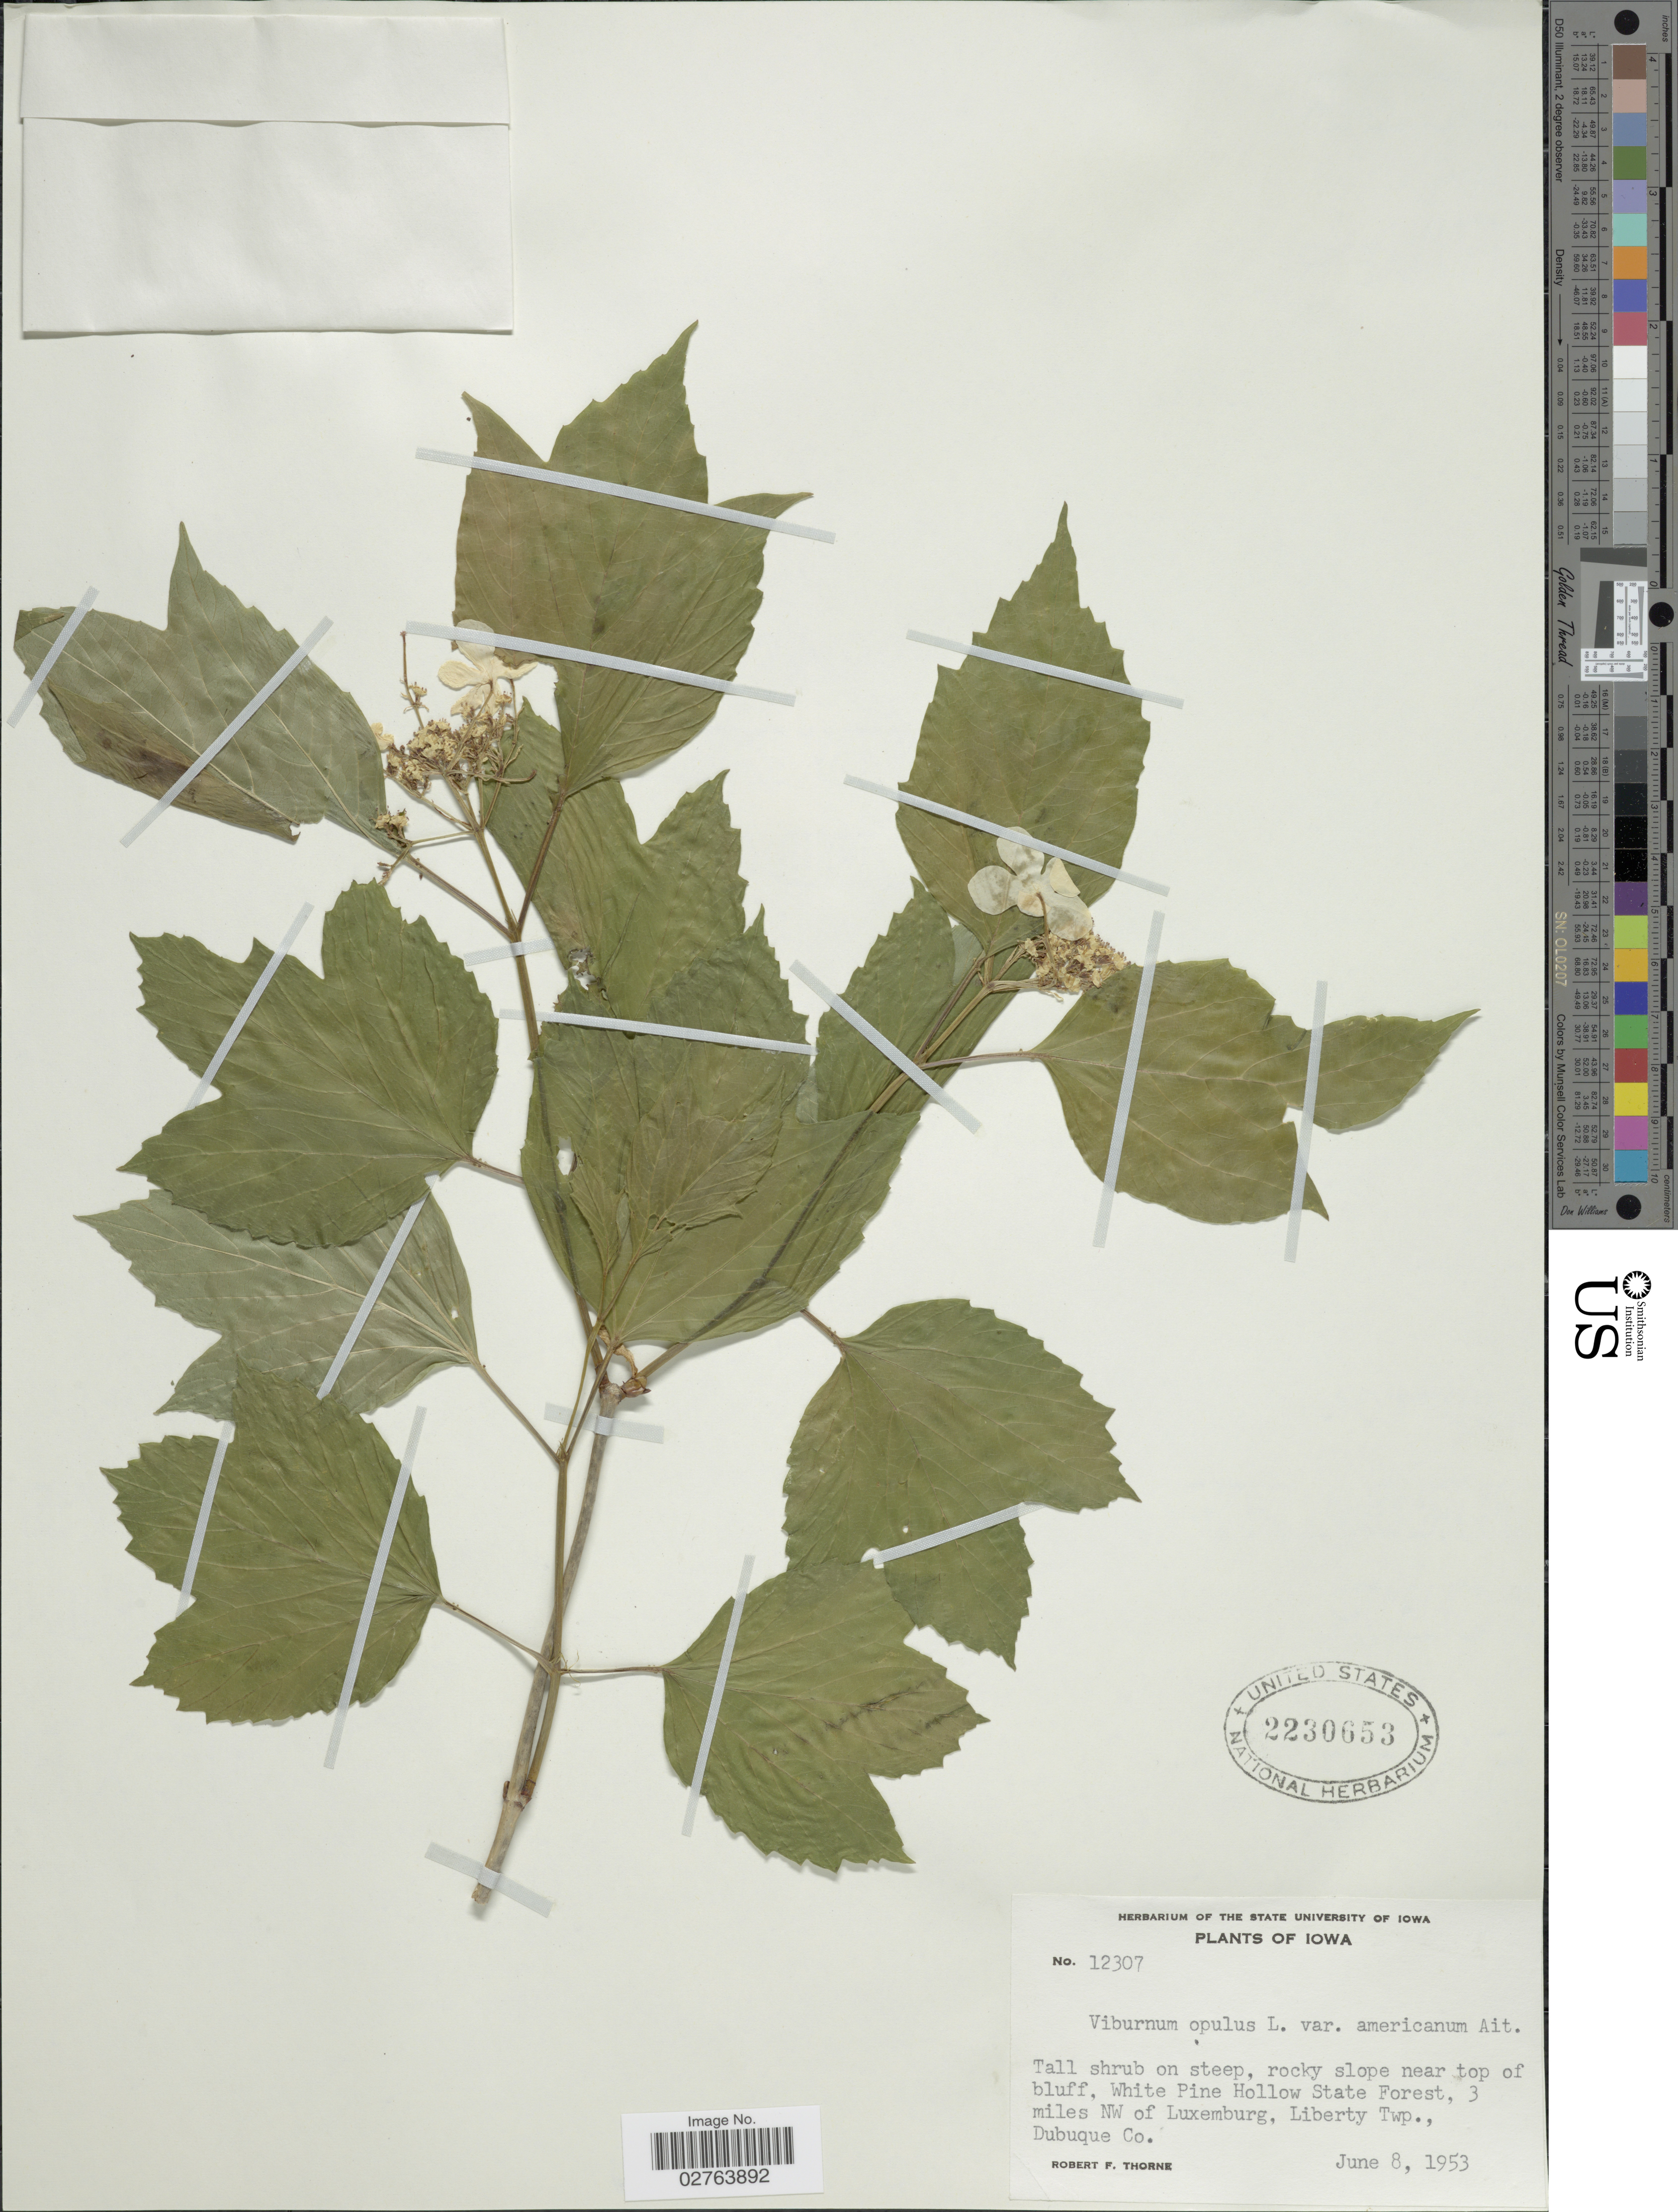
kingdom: Plantae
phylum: Tracheophyta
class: Magnoliopsida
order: Dipsacales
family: Viburnaceae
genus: Viburnum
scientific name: Viburnum opulus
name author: L.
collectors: R. F. Thorne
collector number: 12307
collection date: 1953-06-08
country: United States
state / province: Iowa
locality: Rocky slope near top of bluff, White Pine Hollow State Forest, 3 miles NW of Luxemburg, Liberty Twp., Dubuque Co.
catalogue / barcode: US 2230653